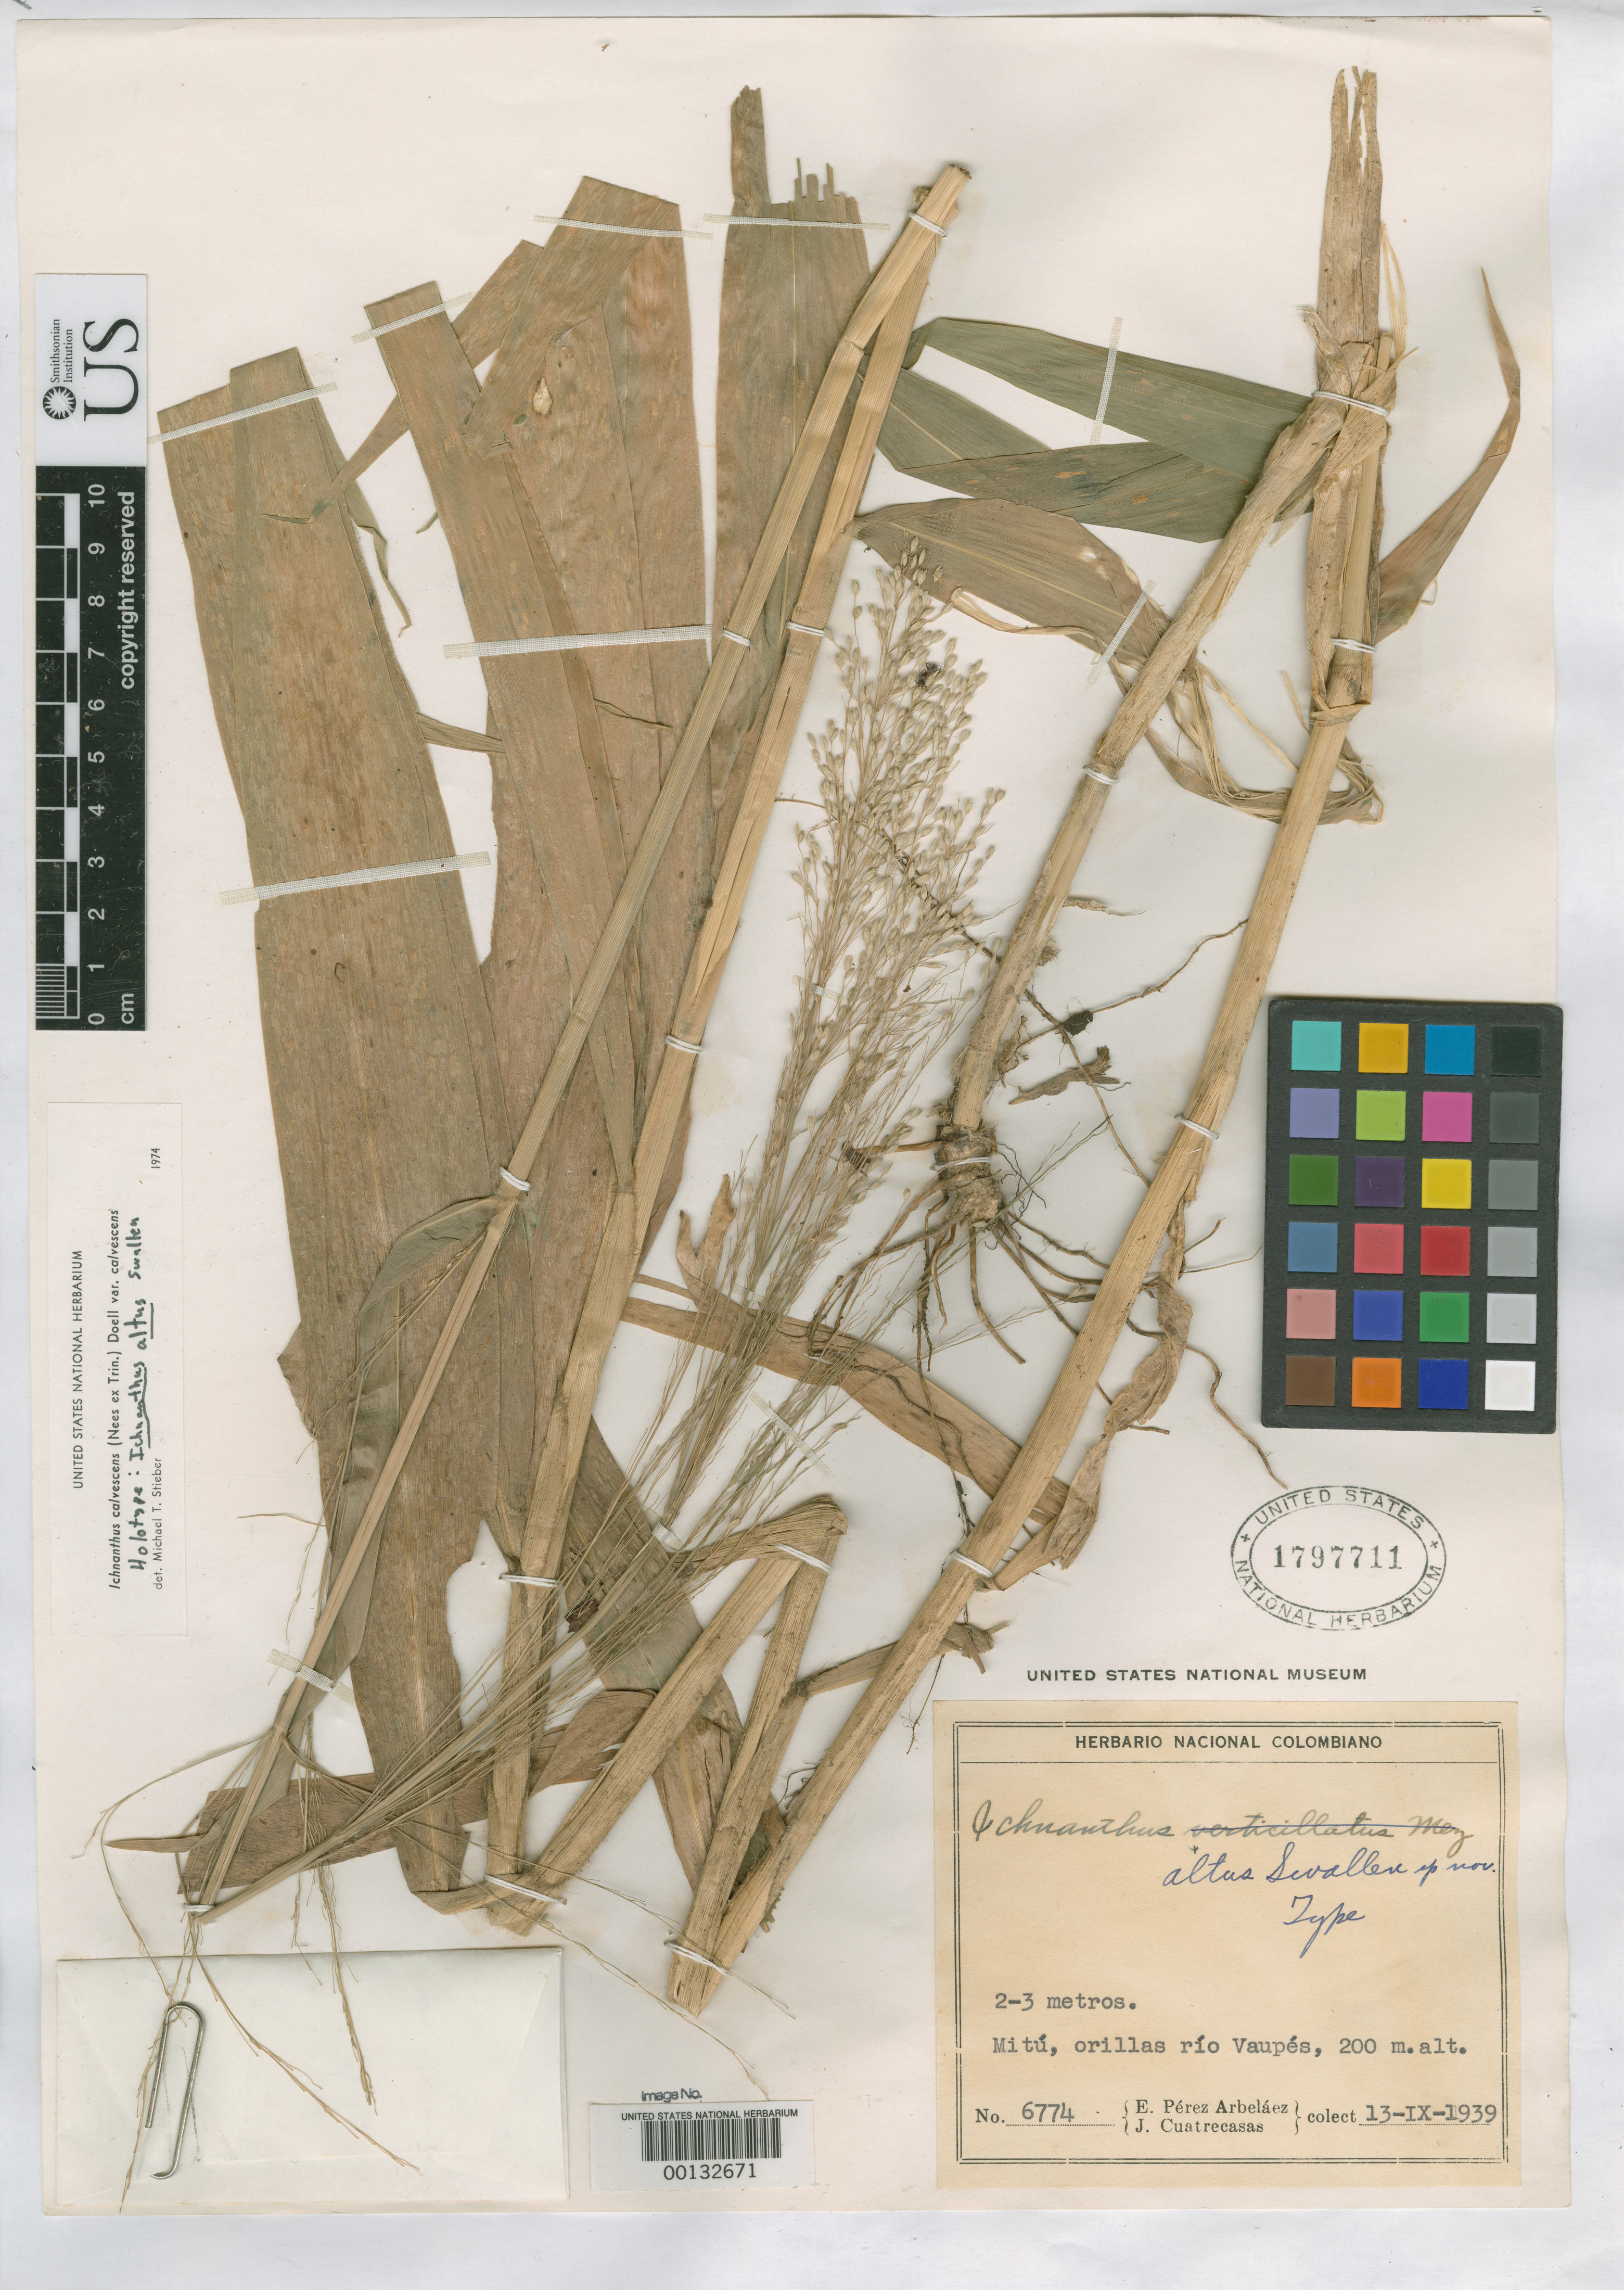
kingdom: Plantae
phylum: Tracheophyta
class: Liliopsida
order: Poales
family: Poaceae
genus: Ichnanthus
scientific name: Ichnanthus acuminatus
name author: Swallen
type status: Holotype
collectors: E. Pérez Arbeláez & J. Cuatrecasas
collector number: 6774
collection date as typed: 13 Sep 1939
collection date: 1939-09-13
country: Colombia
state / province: Vaupés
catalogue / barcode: US 1797711